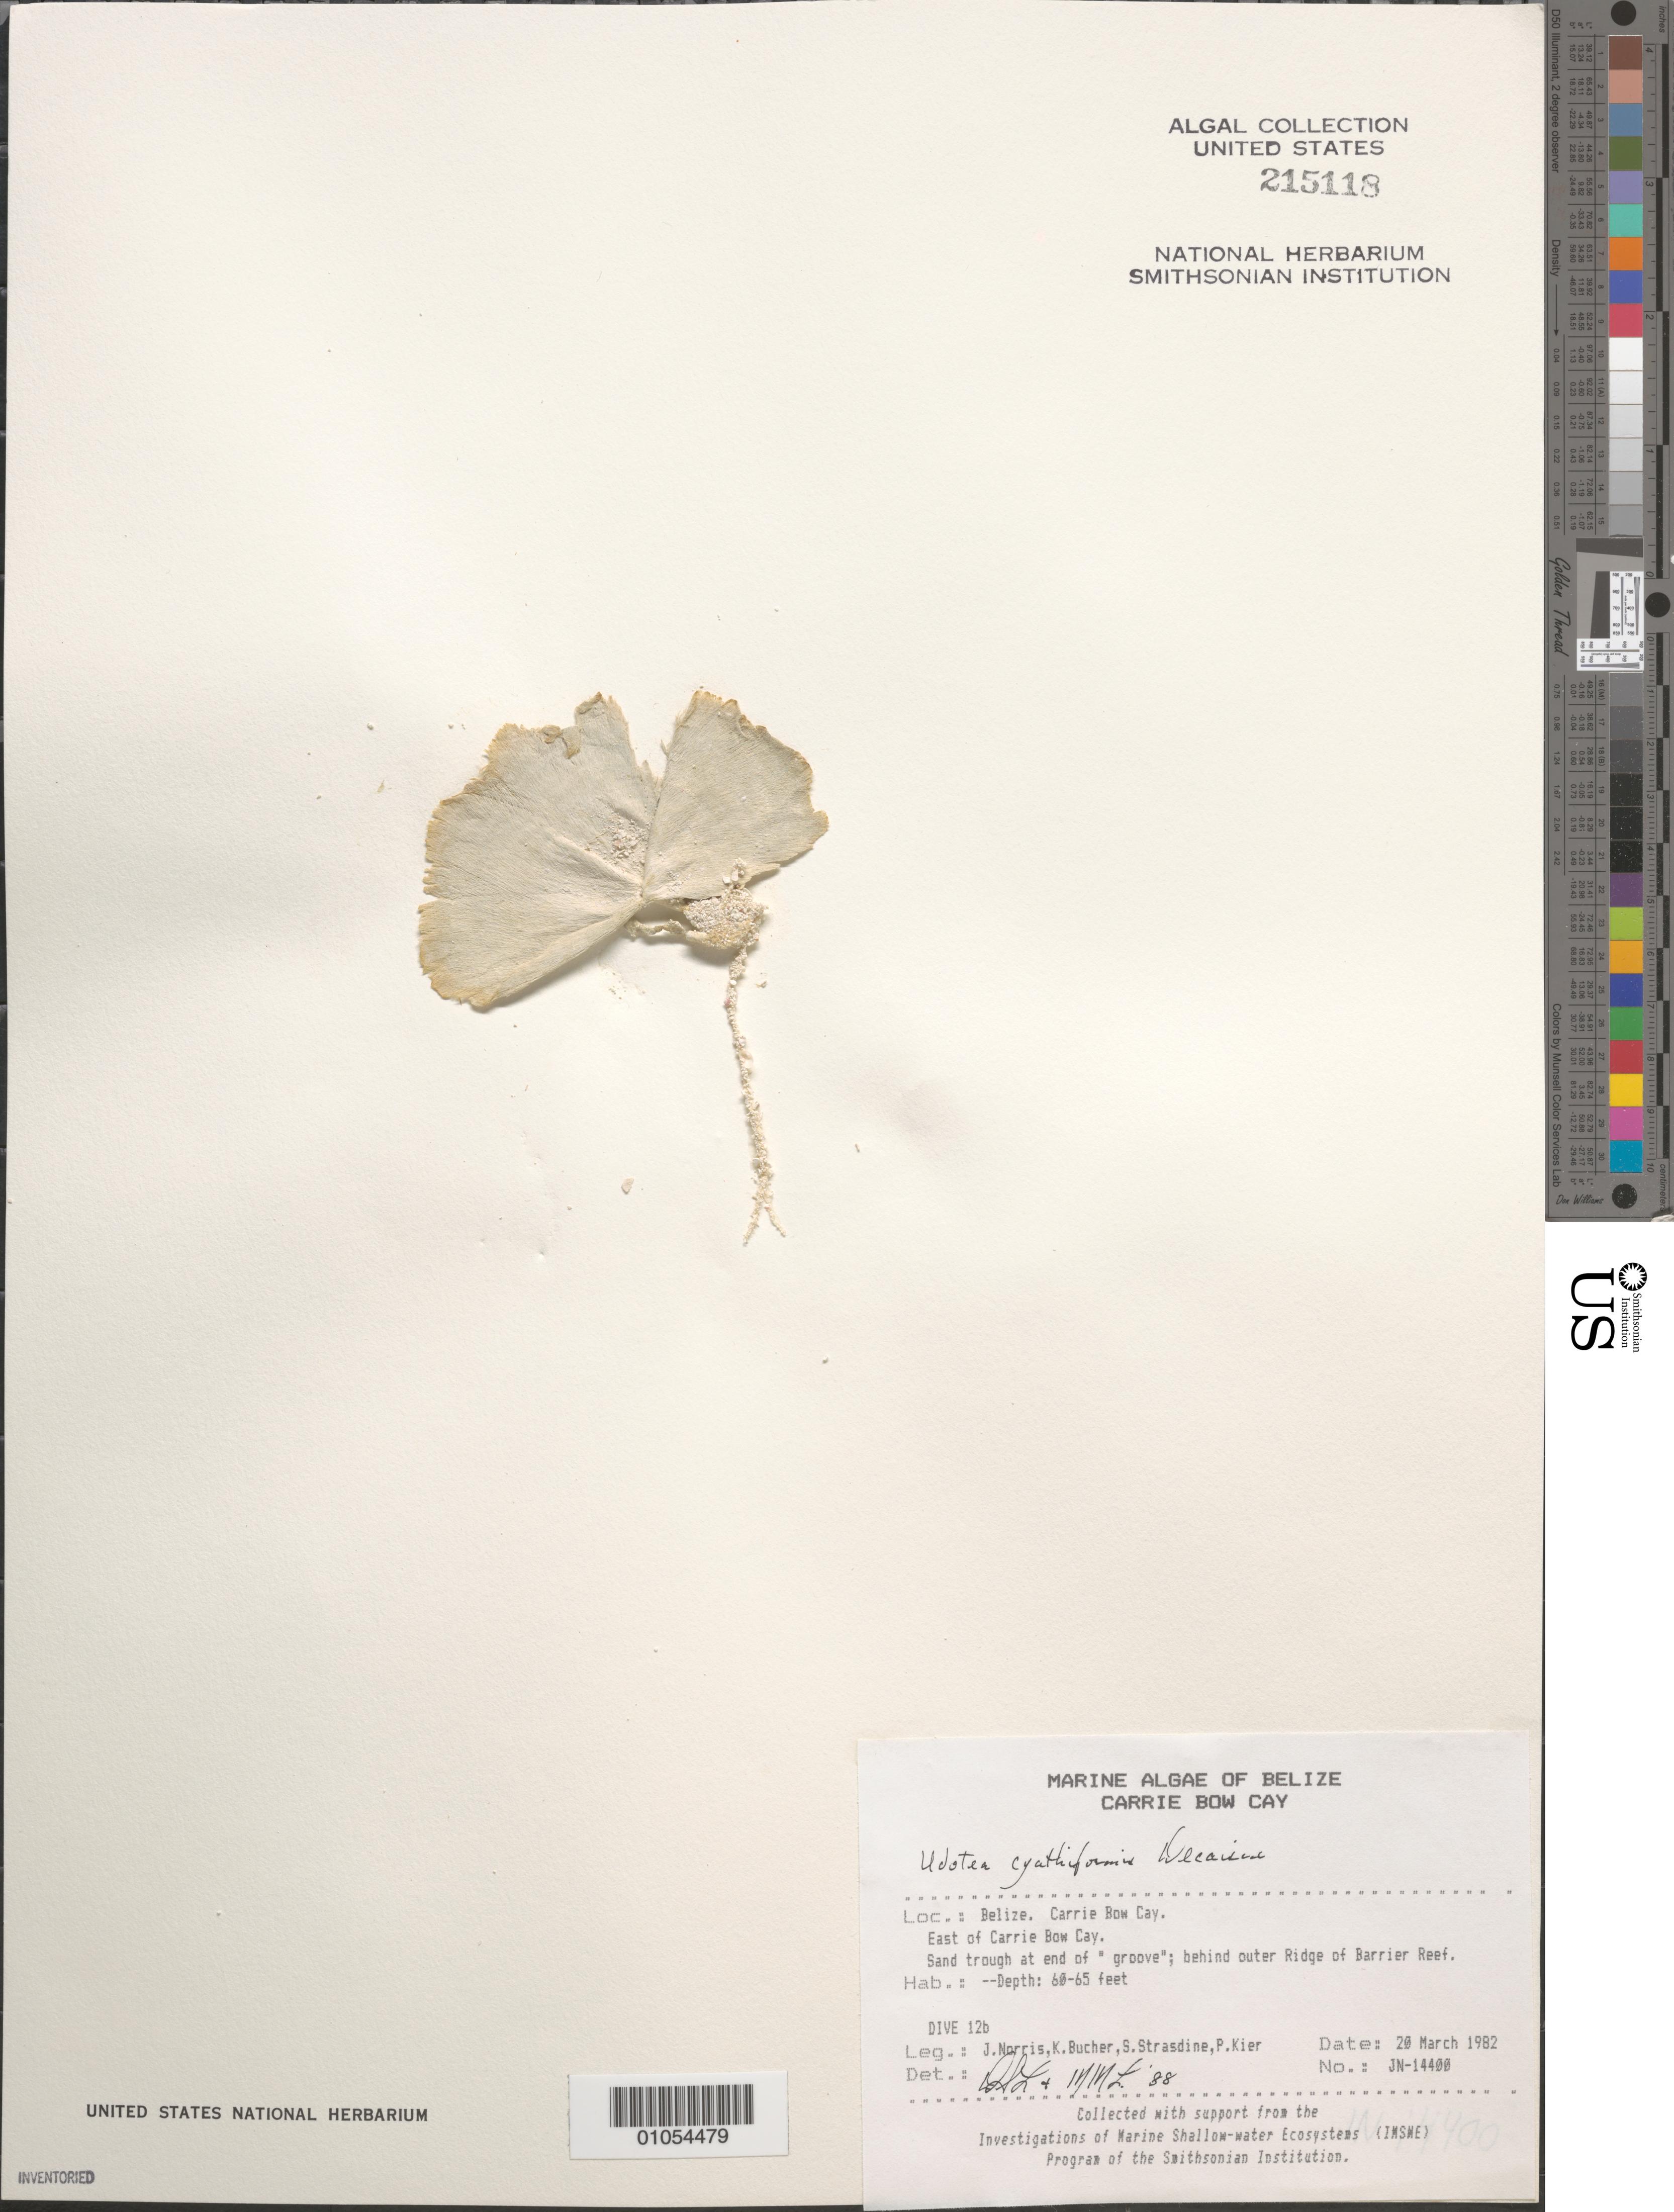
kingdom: Plantae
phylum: Chlorophyta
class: Ulvophyceae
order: Bryopsidales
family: Udoteaceae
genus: Udotea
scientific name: Udotea cyathiformis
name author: Decne.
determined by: Littler, D. S.; Littler, M. M.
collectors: J. N. Norris, K. E. Bucher, S. Strasdine & P. Kier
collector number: JN-14400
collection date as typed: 20 Mar 1982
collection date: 1982-03-20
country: Belize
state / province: Stann Creek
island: Carrie Bow Cay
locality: East of Carrie Bow Cay behind outer ridge of Barrier Reef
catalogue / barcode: US 215118